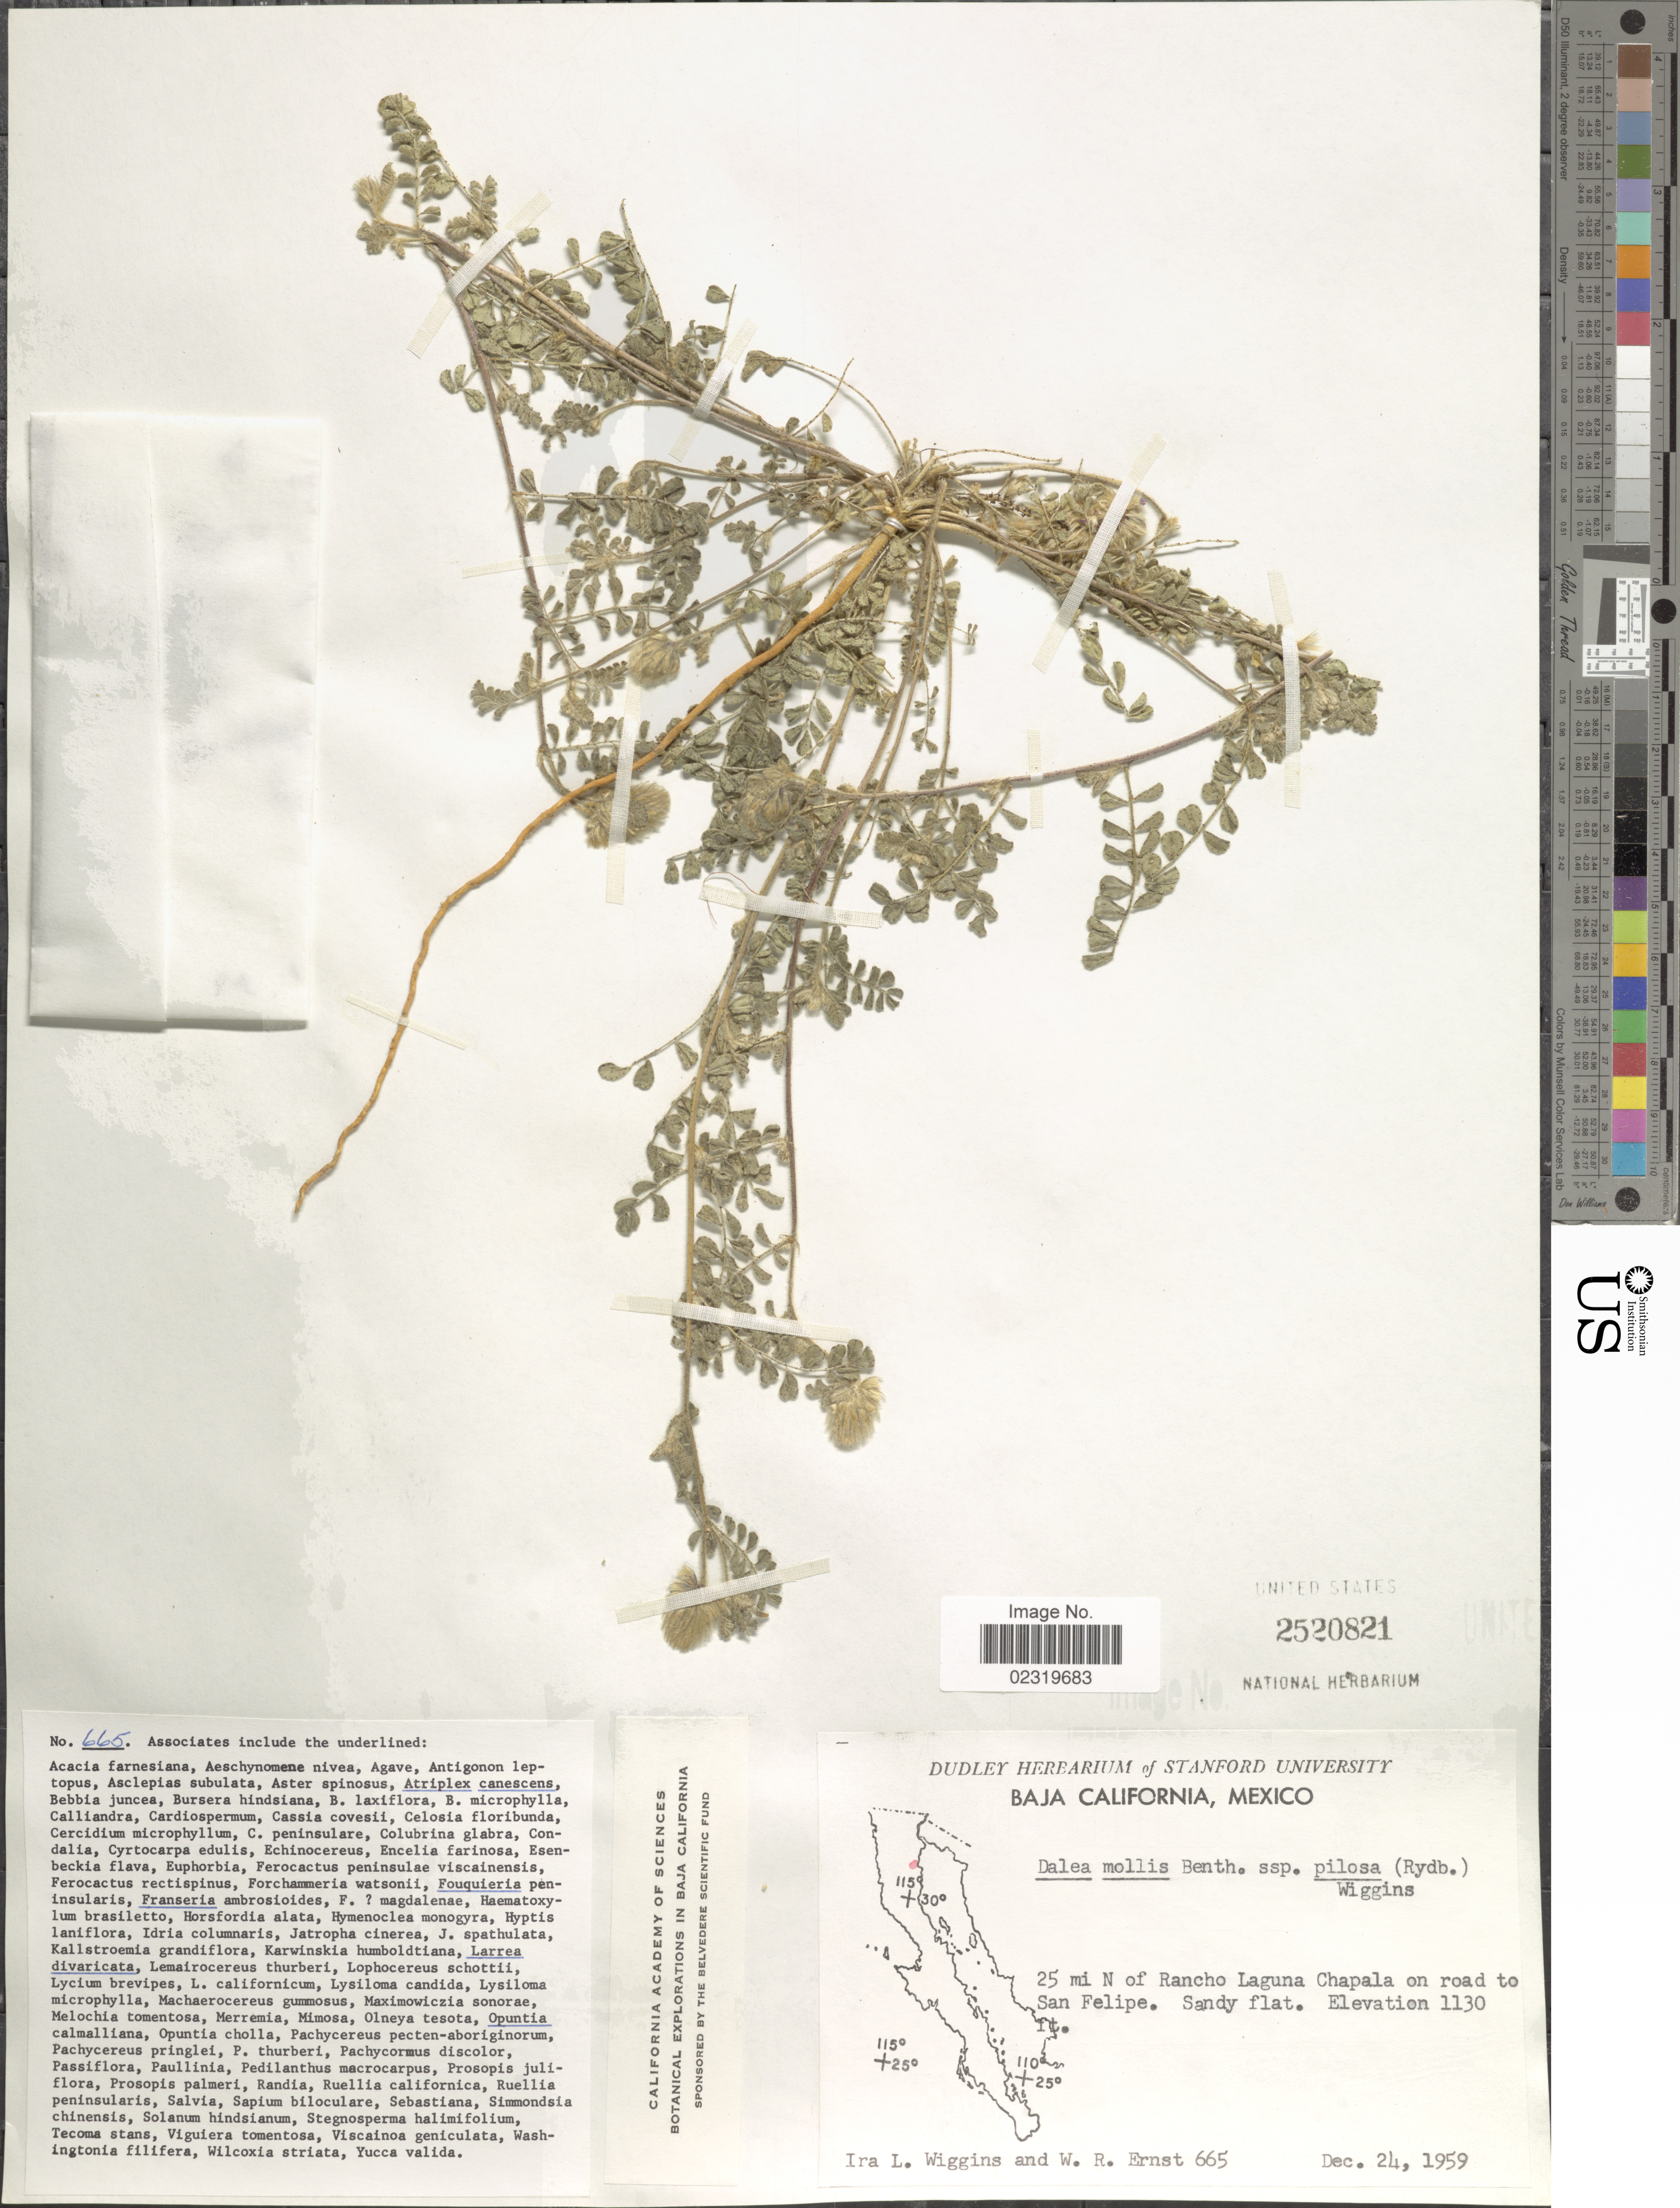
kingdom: Plantae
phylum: Tracheophyta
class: Magnoliopsida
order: Fabales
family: Fabaceae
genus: Dalea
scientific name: Dalea mollis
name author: Benth.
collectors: I. L. Wiggins & W. R. Ernst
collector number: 665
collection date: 1959-12-24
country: Mexico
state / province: Baja California Norte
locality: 25 mi N of Rancho Laguna Chapala on road to San Felipe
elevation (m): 344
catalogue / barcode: US 2520821